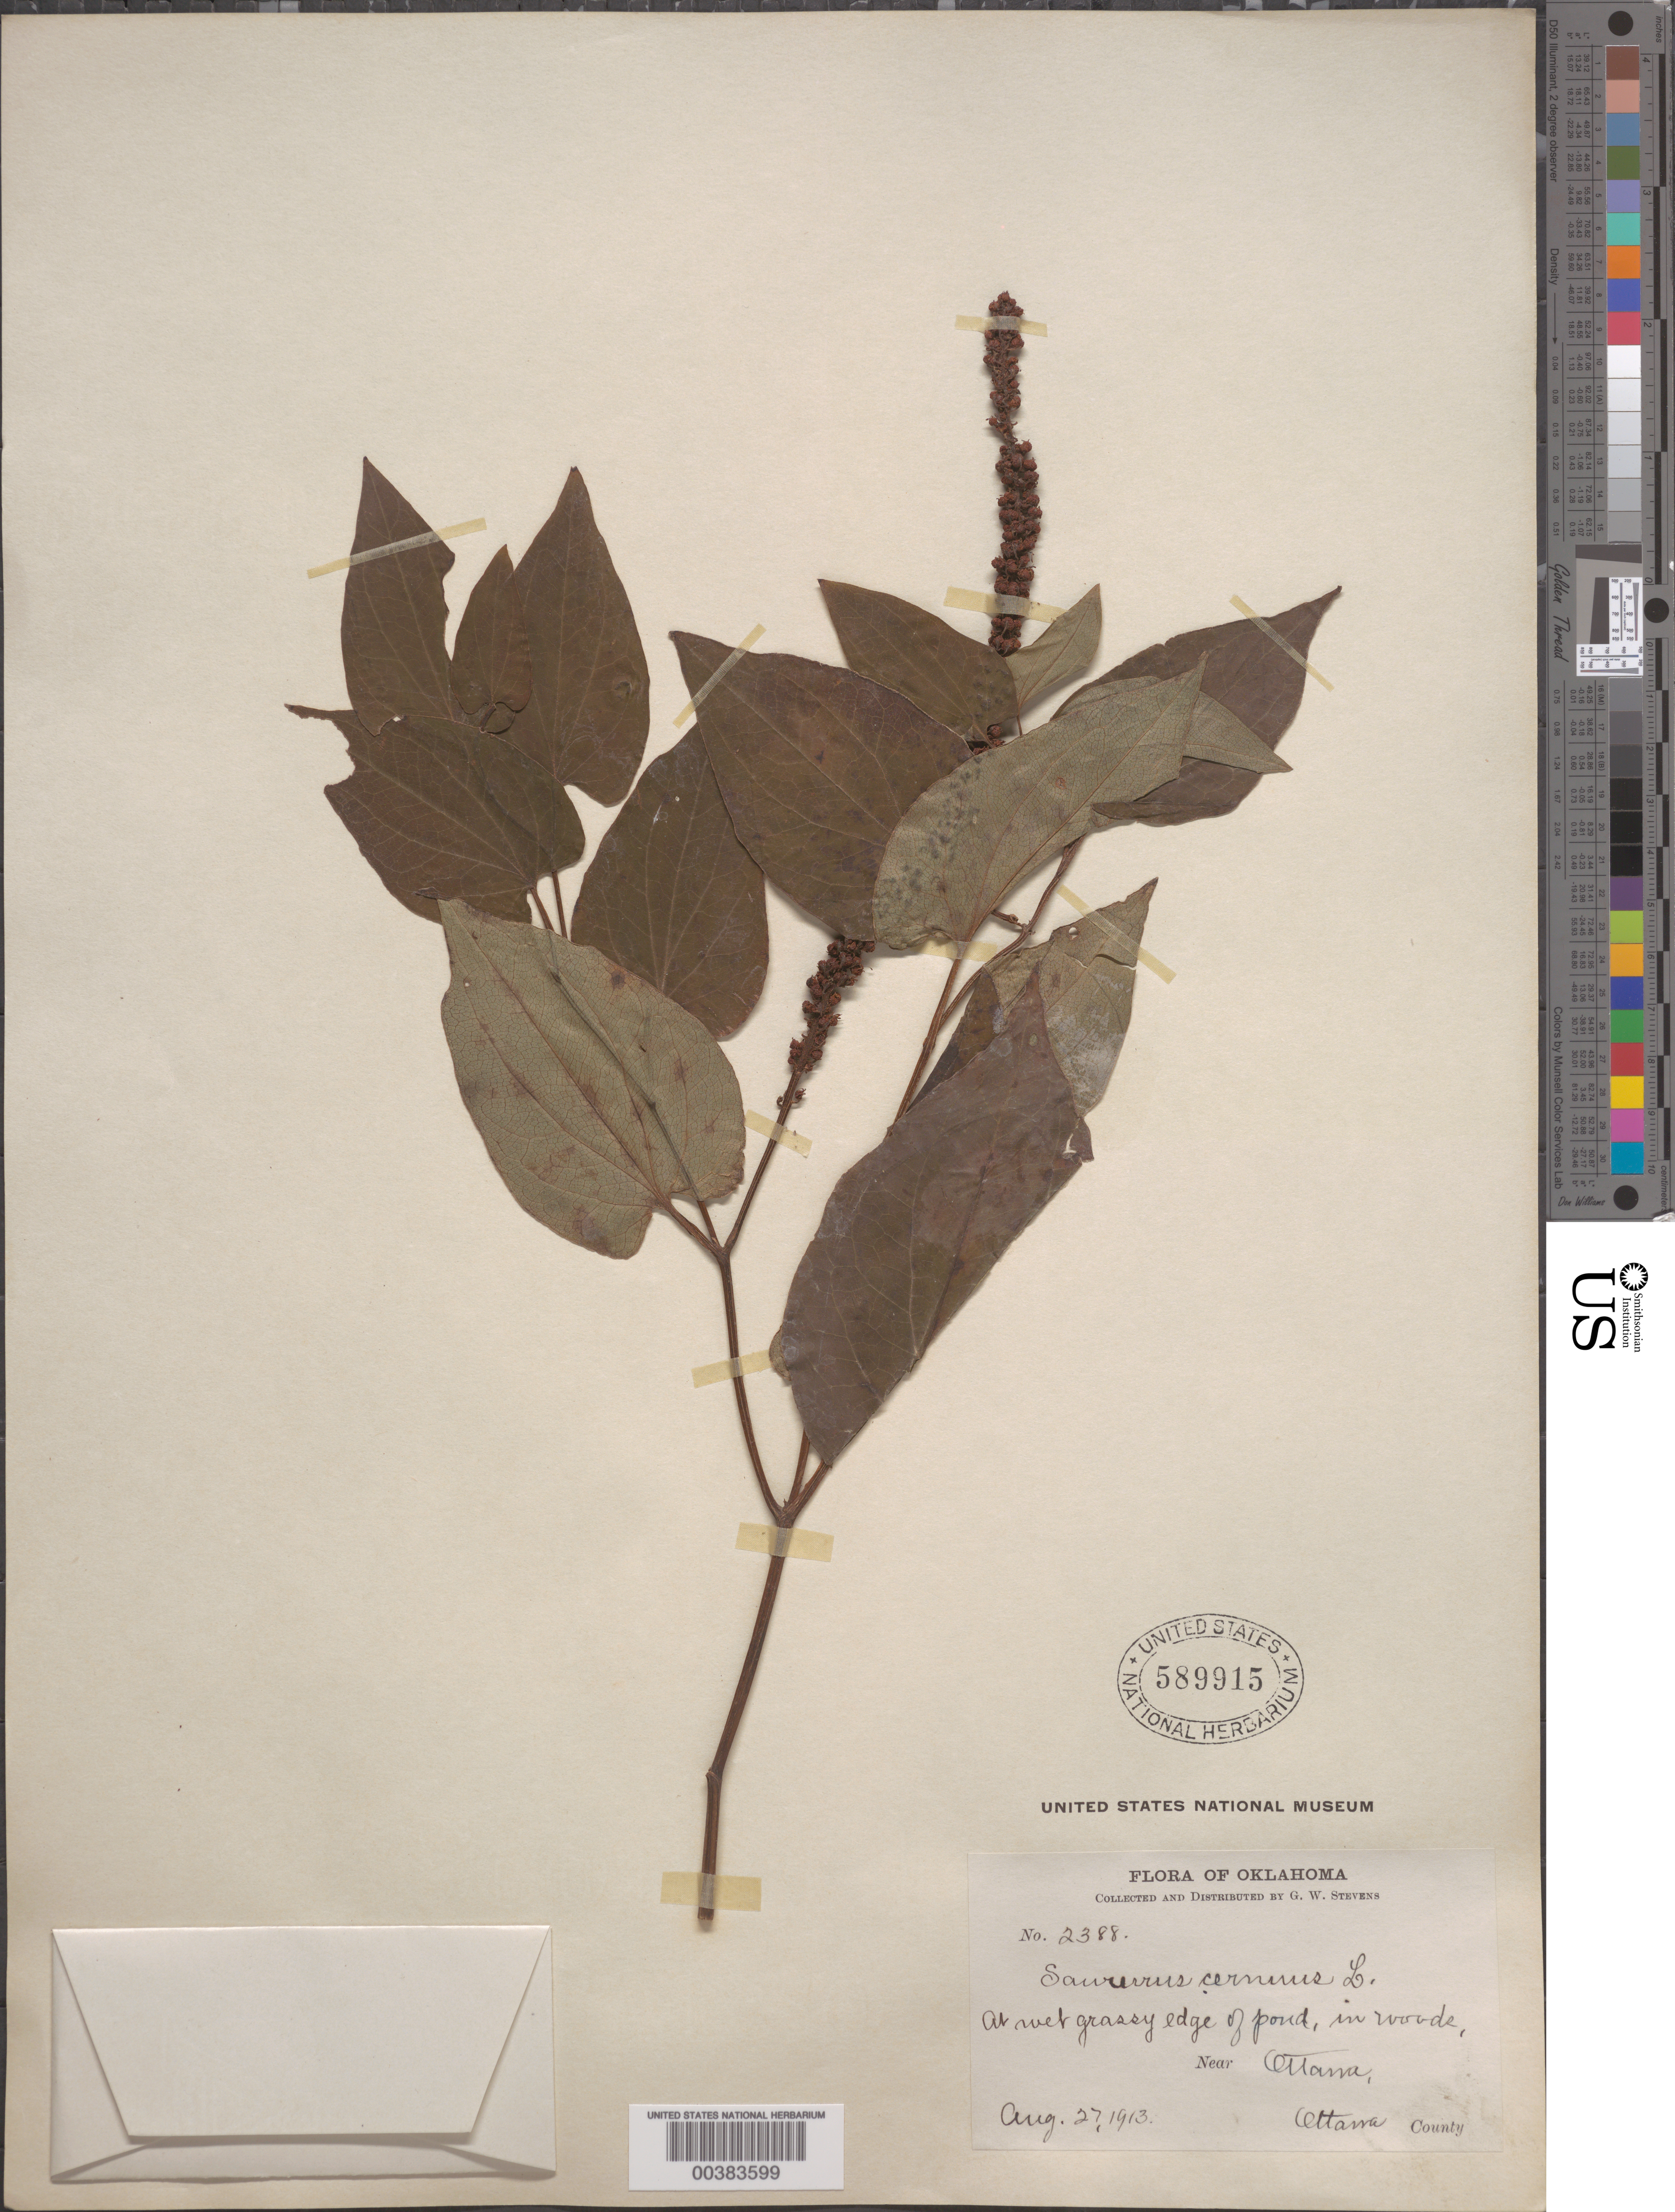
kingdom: Plantae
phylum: Tracheophyta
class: Magnoliopsida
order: Piperales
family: Saururaceae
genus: Saururus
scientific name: Saururus cernuus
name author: L.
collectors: G. W. Stevens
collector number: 2388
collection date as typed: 27 Aug 1913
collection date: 1913-08-27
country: United States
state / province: Oklahoma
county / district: Ottawa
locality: Near ottawa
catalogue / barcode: US 589915